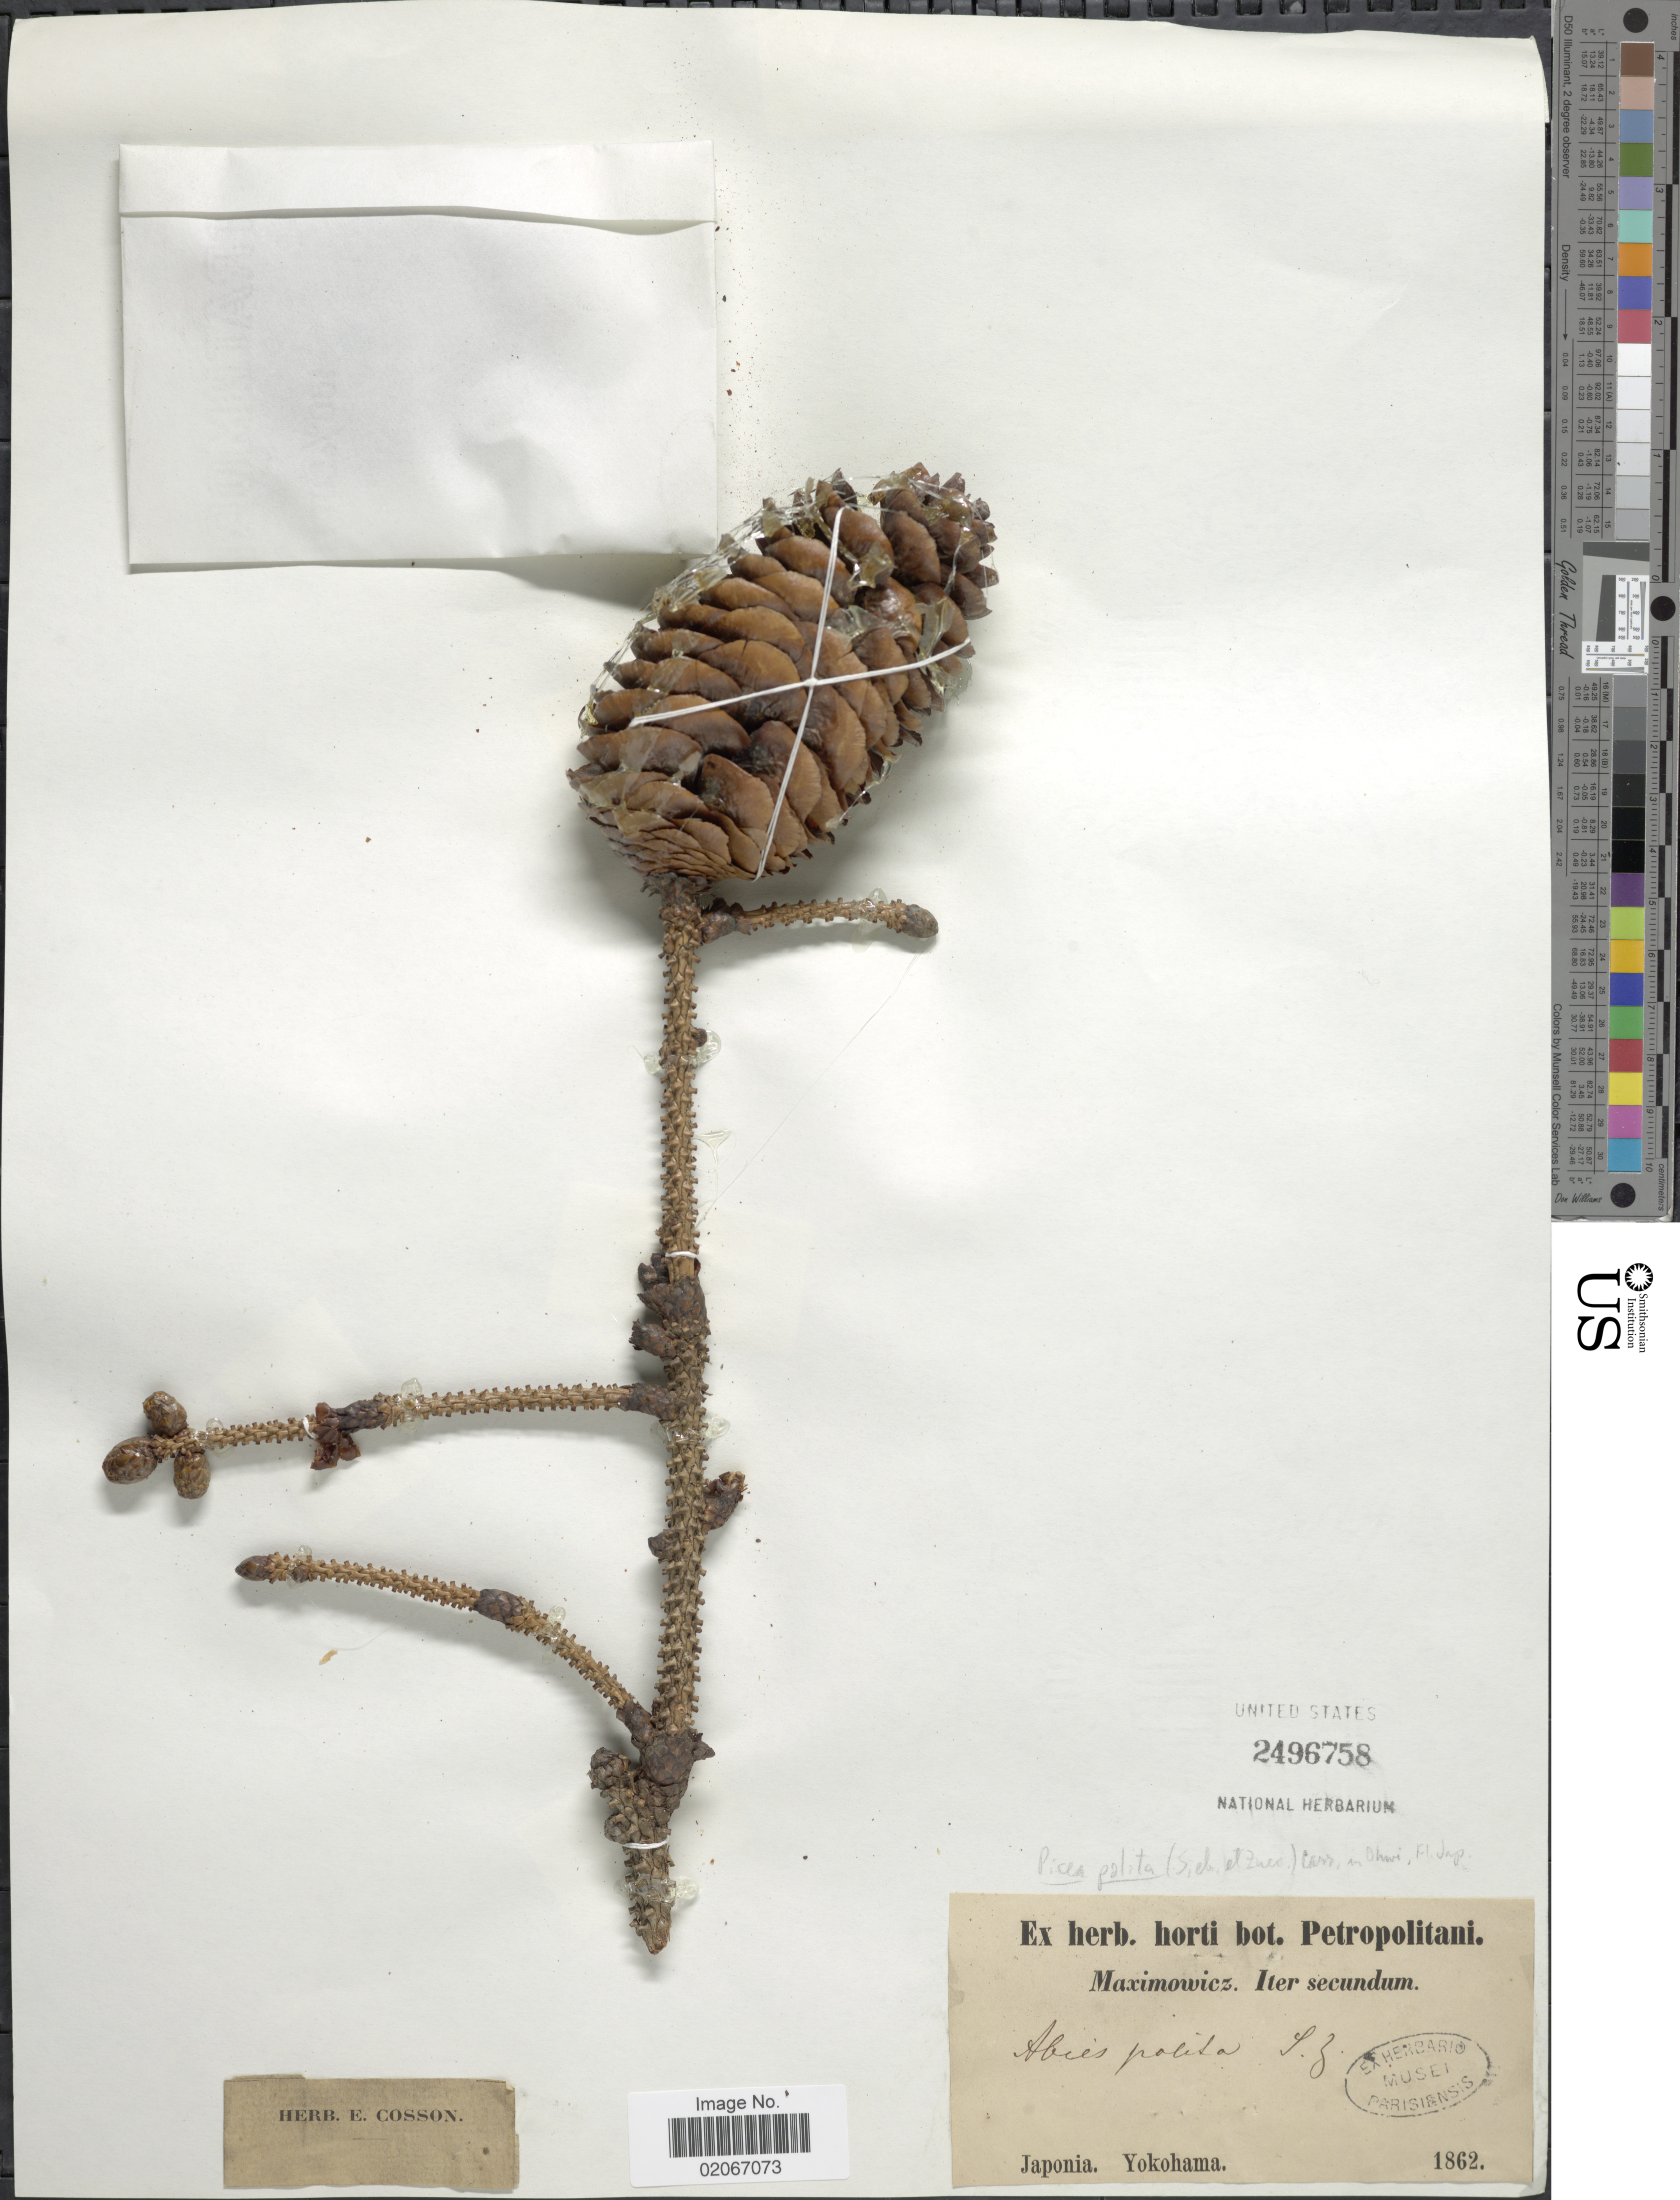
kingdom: Plantae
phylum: Tracheophyta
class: Pinopsida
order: Pinales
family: Pinaceae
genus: Picea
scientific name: Picea polita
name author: (Siebold & Zucc.) Carrière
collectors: ex Herb. Horti Bot. Petropolitani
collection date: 1862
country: Japan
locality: Yokohama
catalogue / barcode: US 2496758